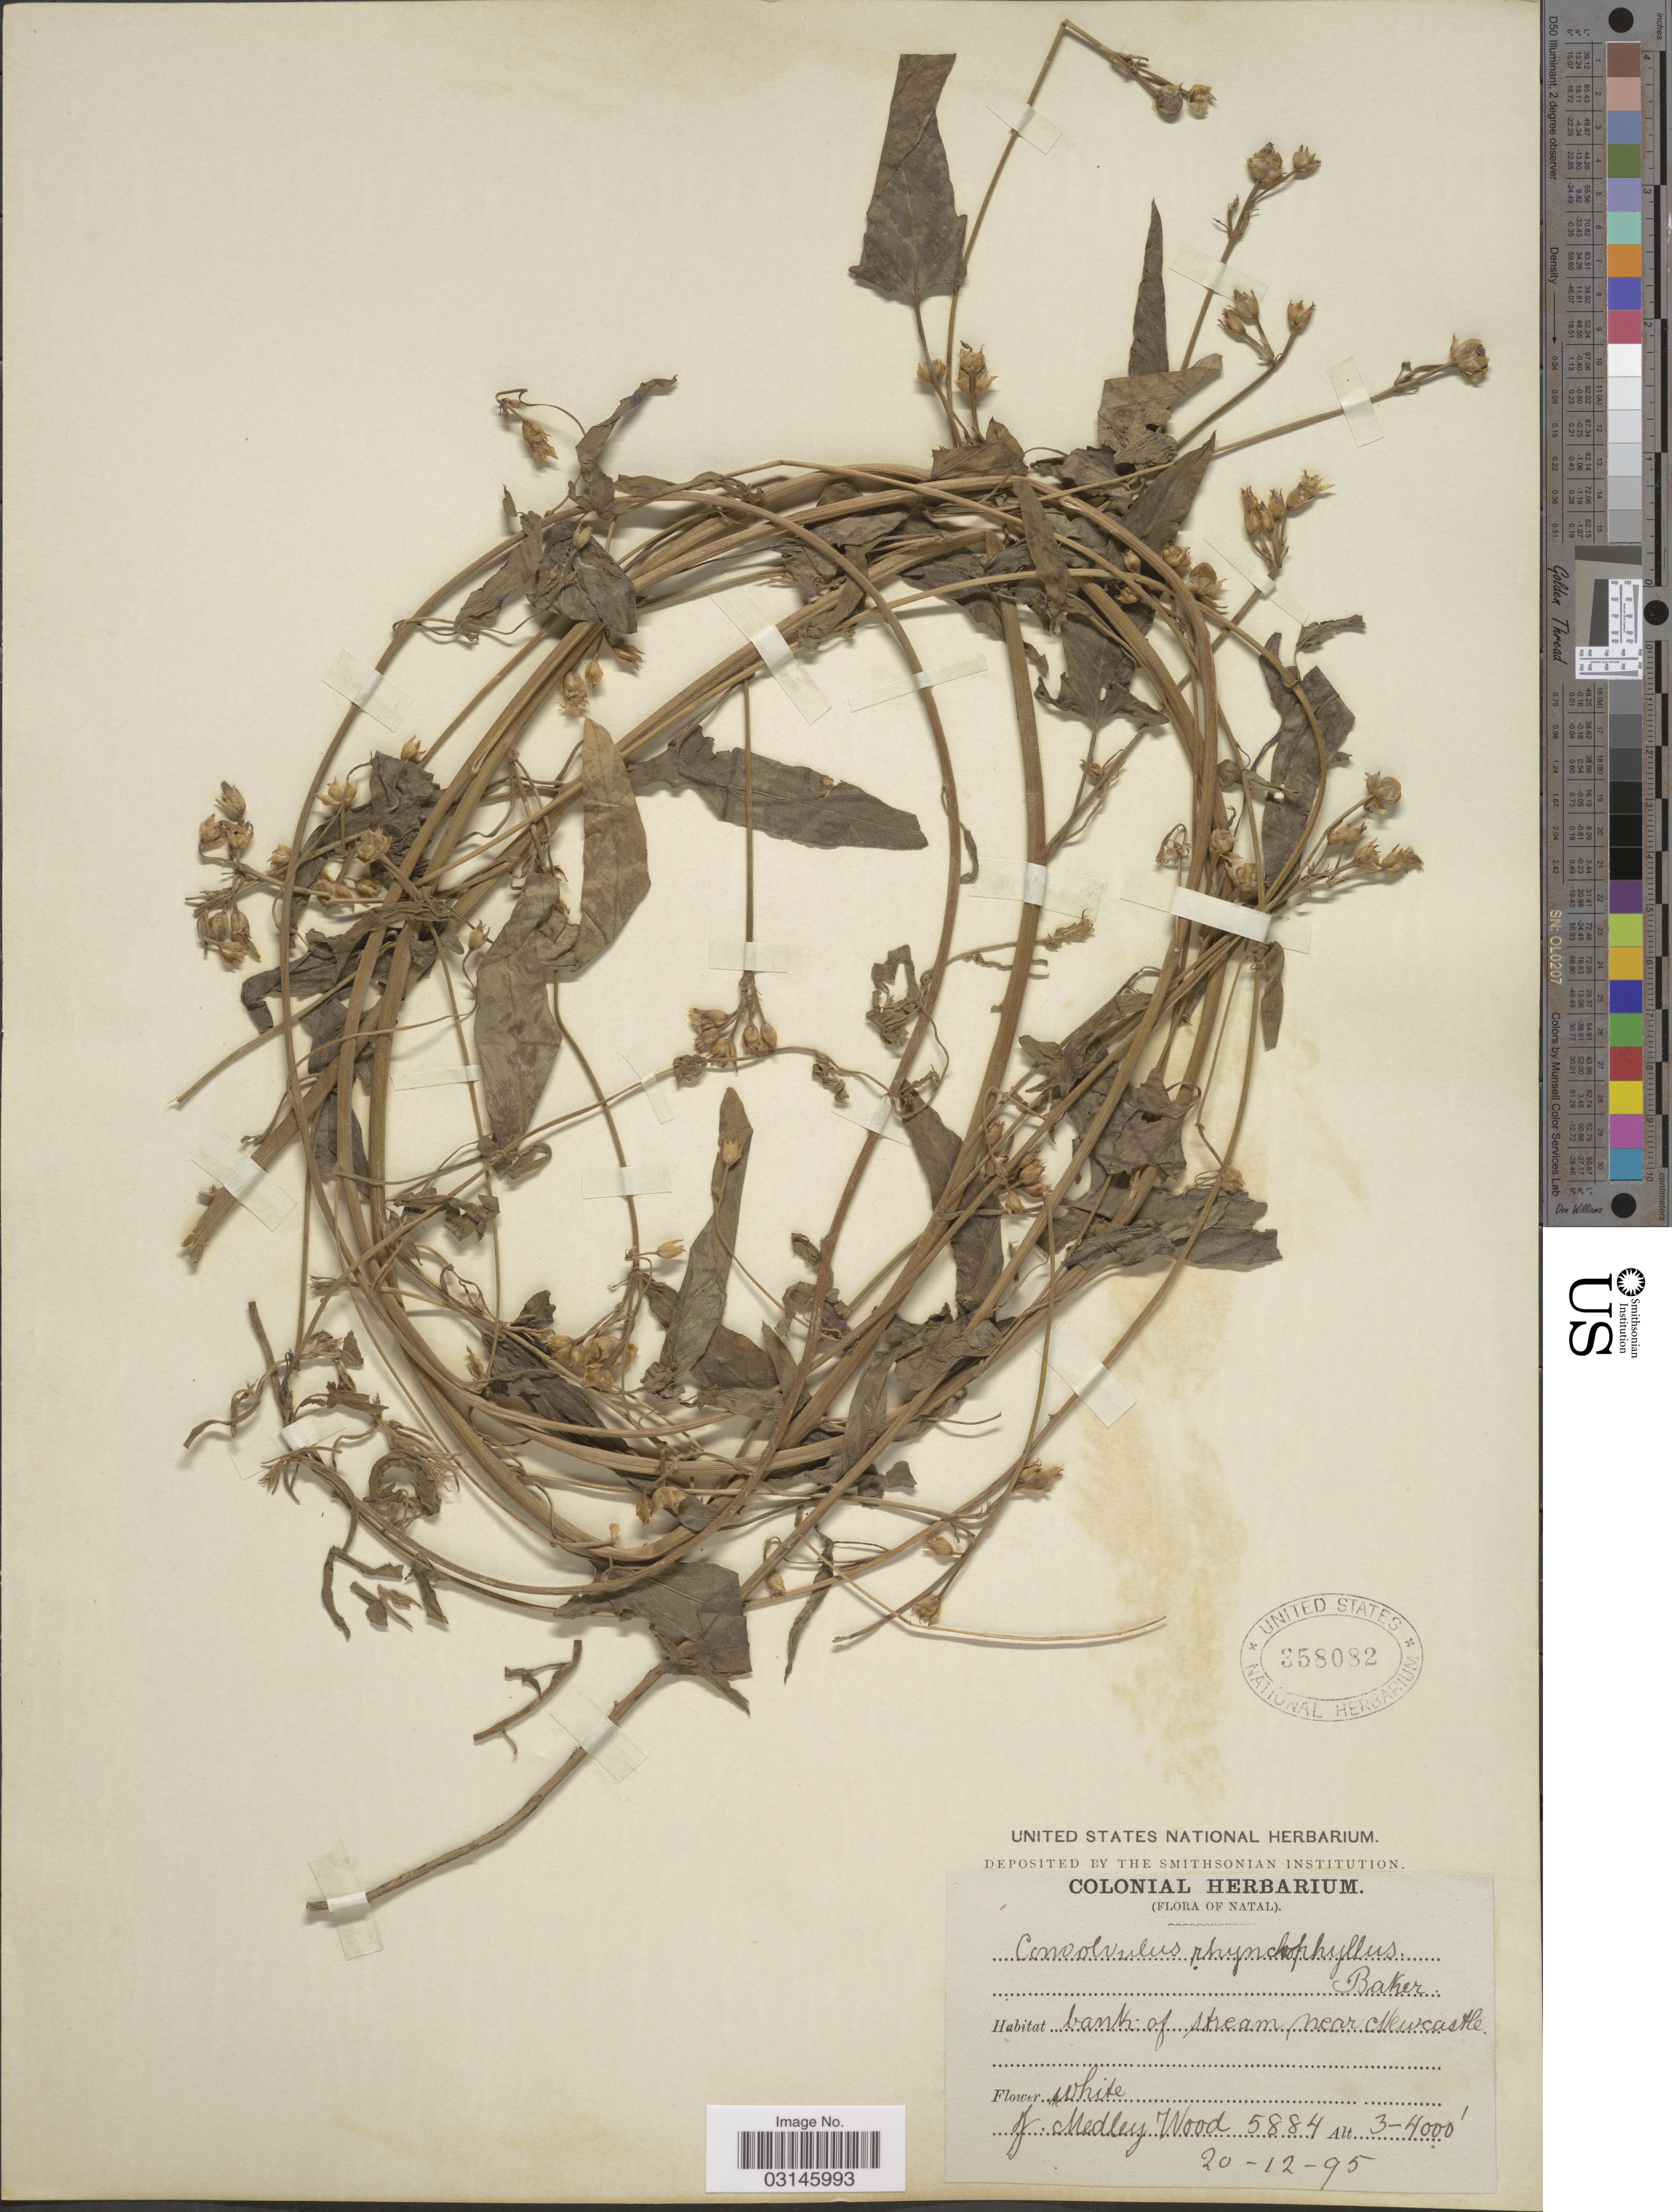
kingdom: Plantae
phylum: Tracheophyta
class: Magnoliopsida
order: Solanales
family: Convolvulaceae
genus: Convolvulus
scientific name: Convolvulus rhynchophyllus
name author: Baker ex Hallier f.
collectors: J. Medley Wood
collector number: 5884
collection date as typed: Transcribed d/m/y: 20/12/95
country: South Africa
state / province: KwaZulu-Natal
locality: Natal. Bank of stream near New castle.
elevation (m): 914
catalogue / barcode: US 358082